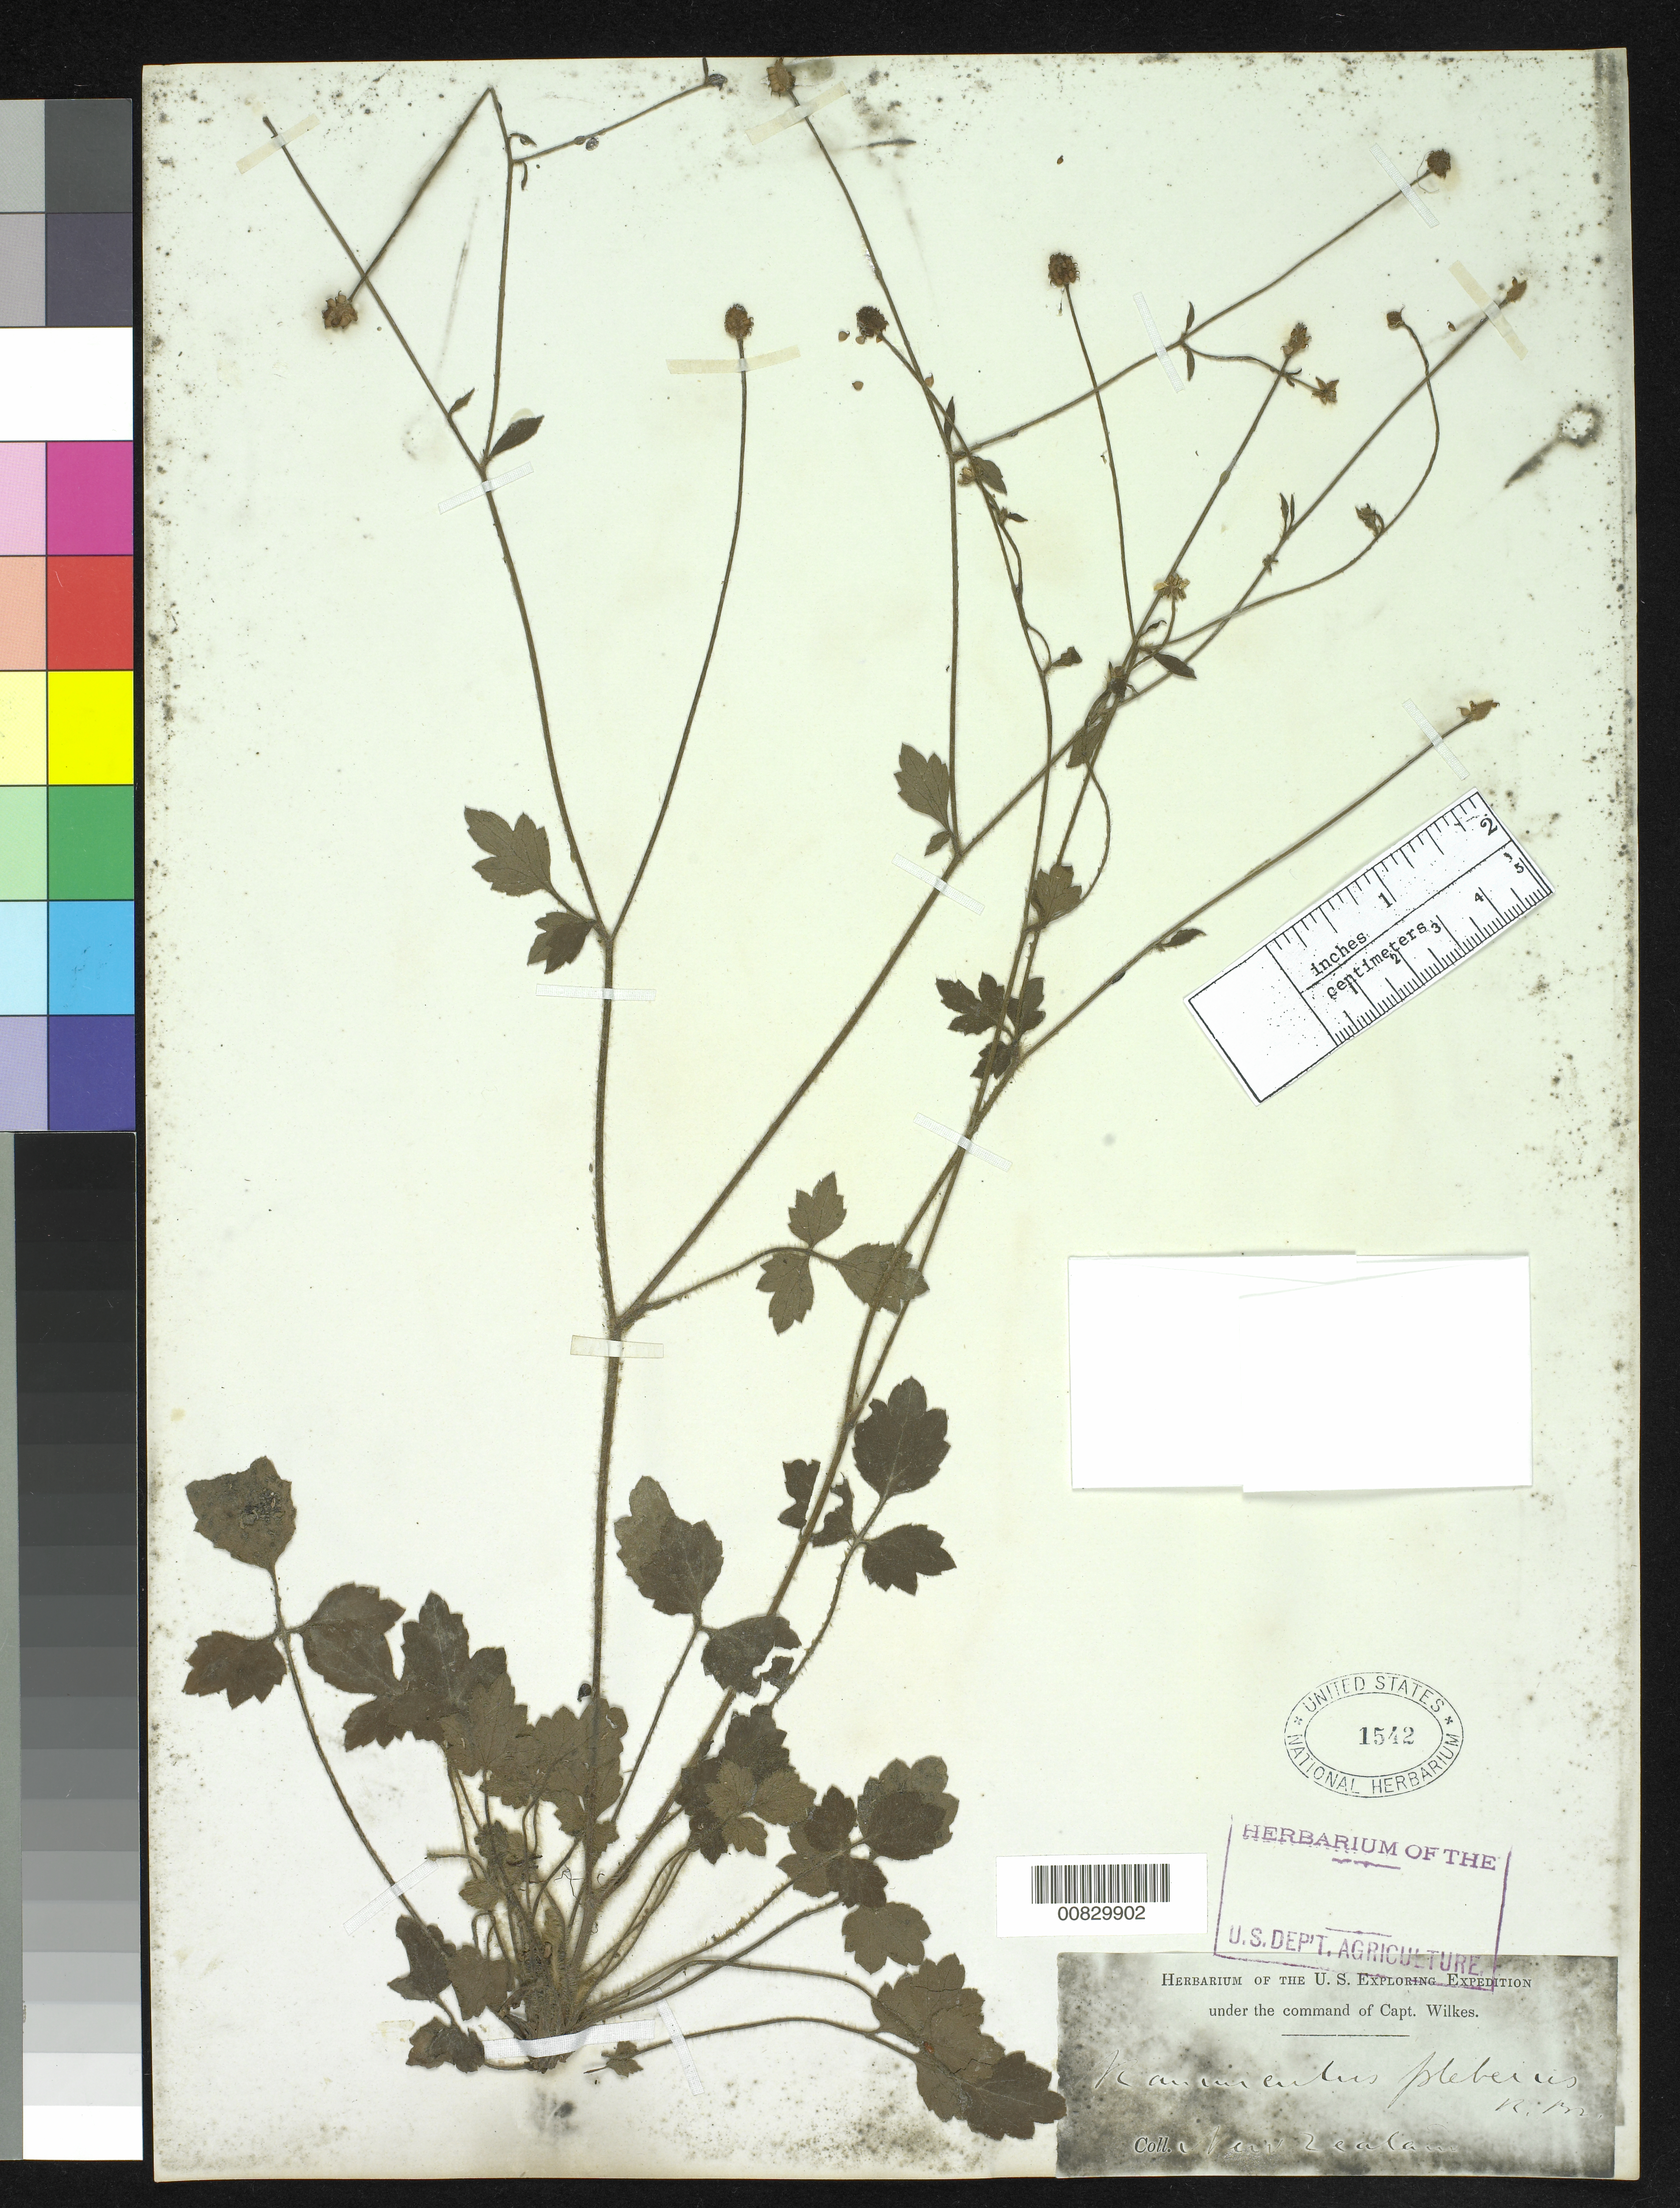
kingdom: Plantae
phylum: Tracheophyta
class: Magnoliopsida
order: Ranunculales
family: Ranunculaceae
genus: Ranunculus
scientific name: Ranunculus hirsutus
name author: Curtis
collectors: Wilkes Explor. Exped.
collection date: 1838/1842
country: New Zealand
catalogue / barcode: US 1542